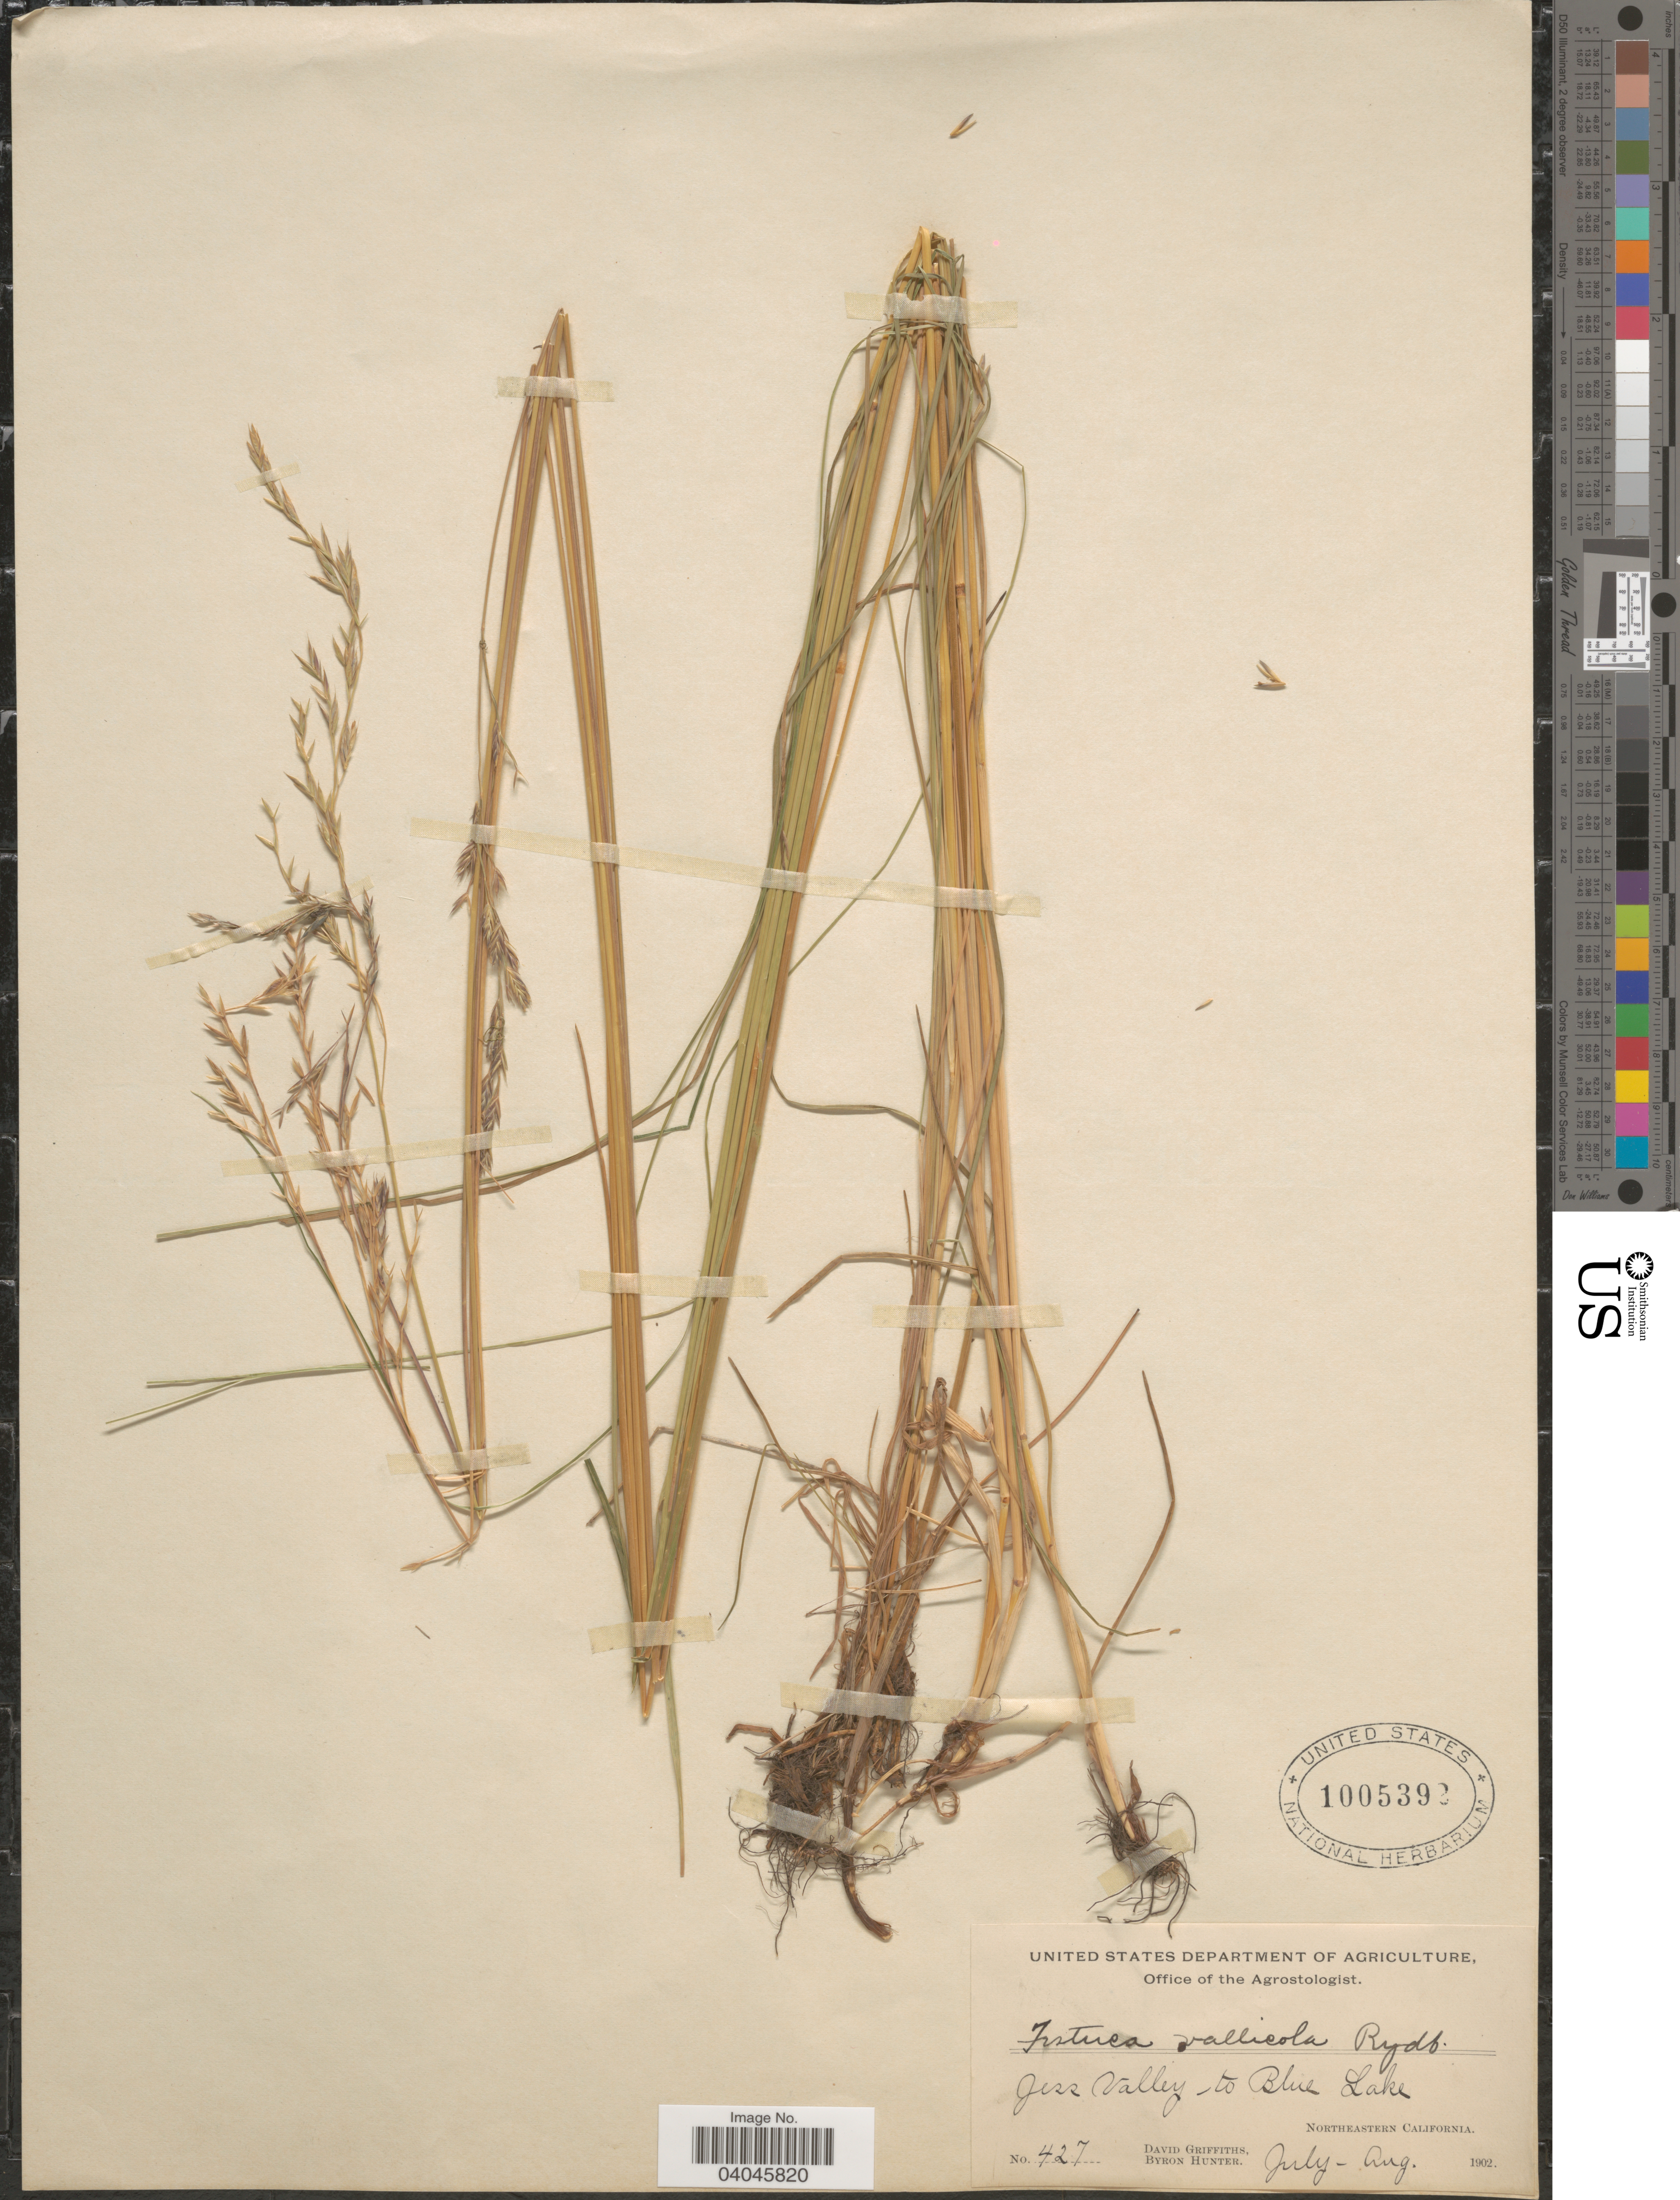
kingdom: Plantae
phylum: Tracheophyta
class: Liliopsida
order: Poales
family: Poaceae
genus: Festuca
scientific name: Festuca rubra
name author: L.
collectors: D. Griffiths & B. Hunter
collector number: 427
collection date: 1902-07/1902-08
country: United States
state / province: California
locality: Jess Valley to Blue Lake. Northeastern California.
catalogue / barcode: US 1005392